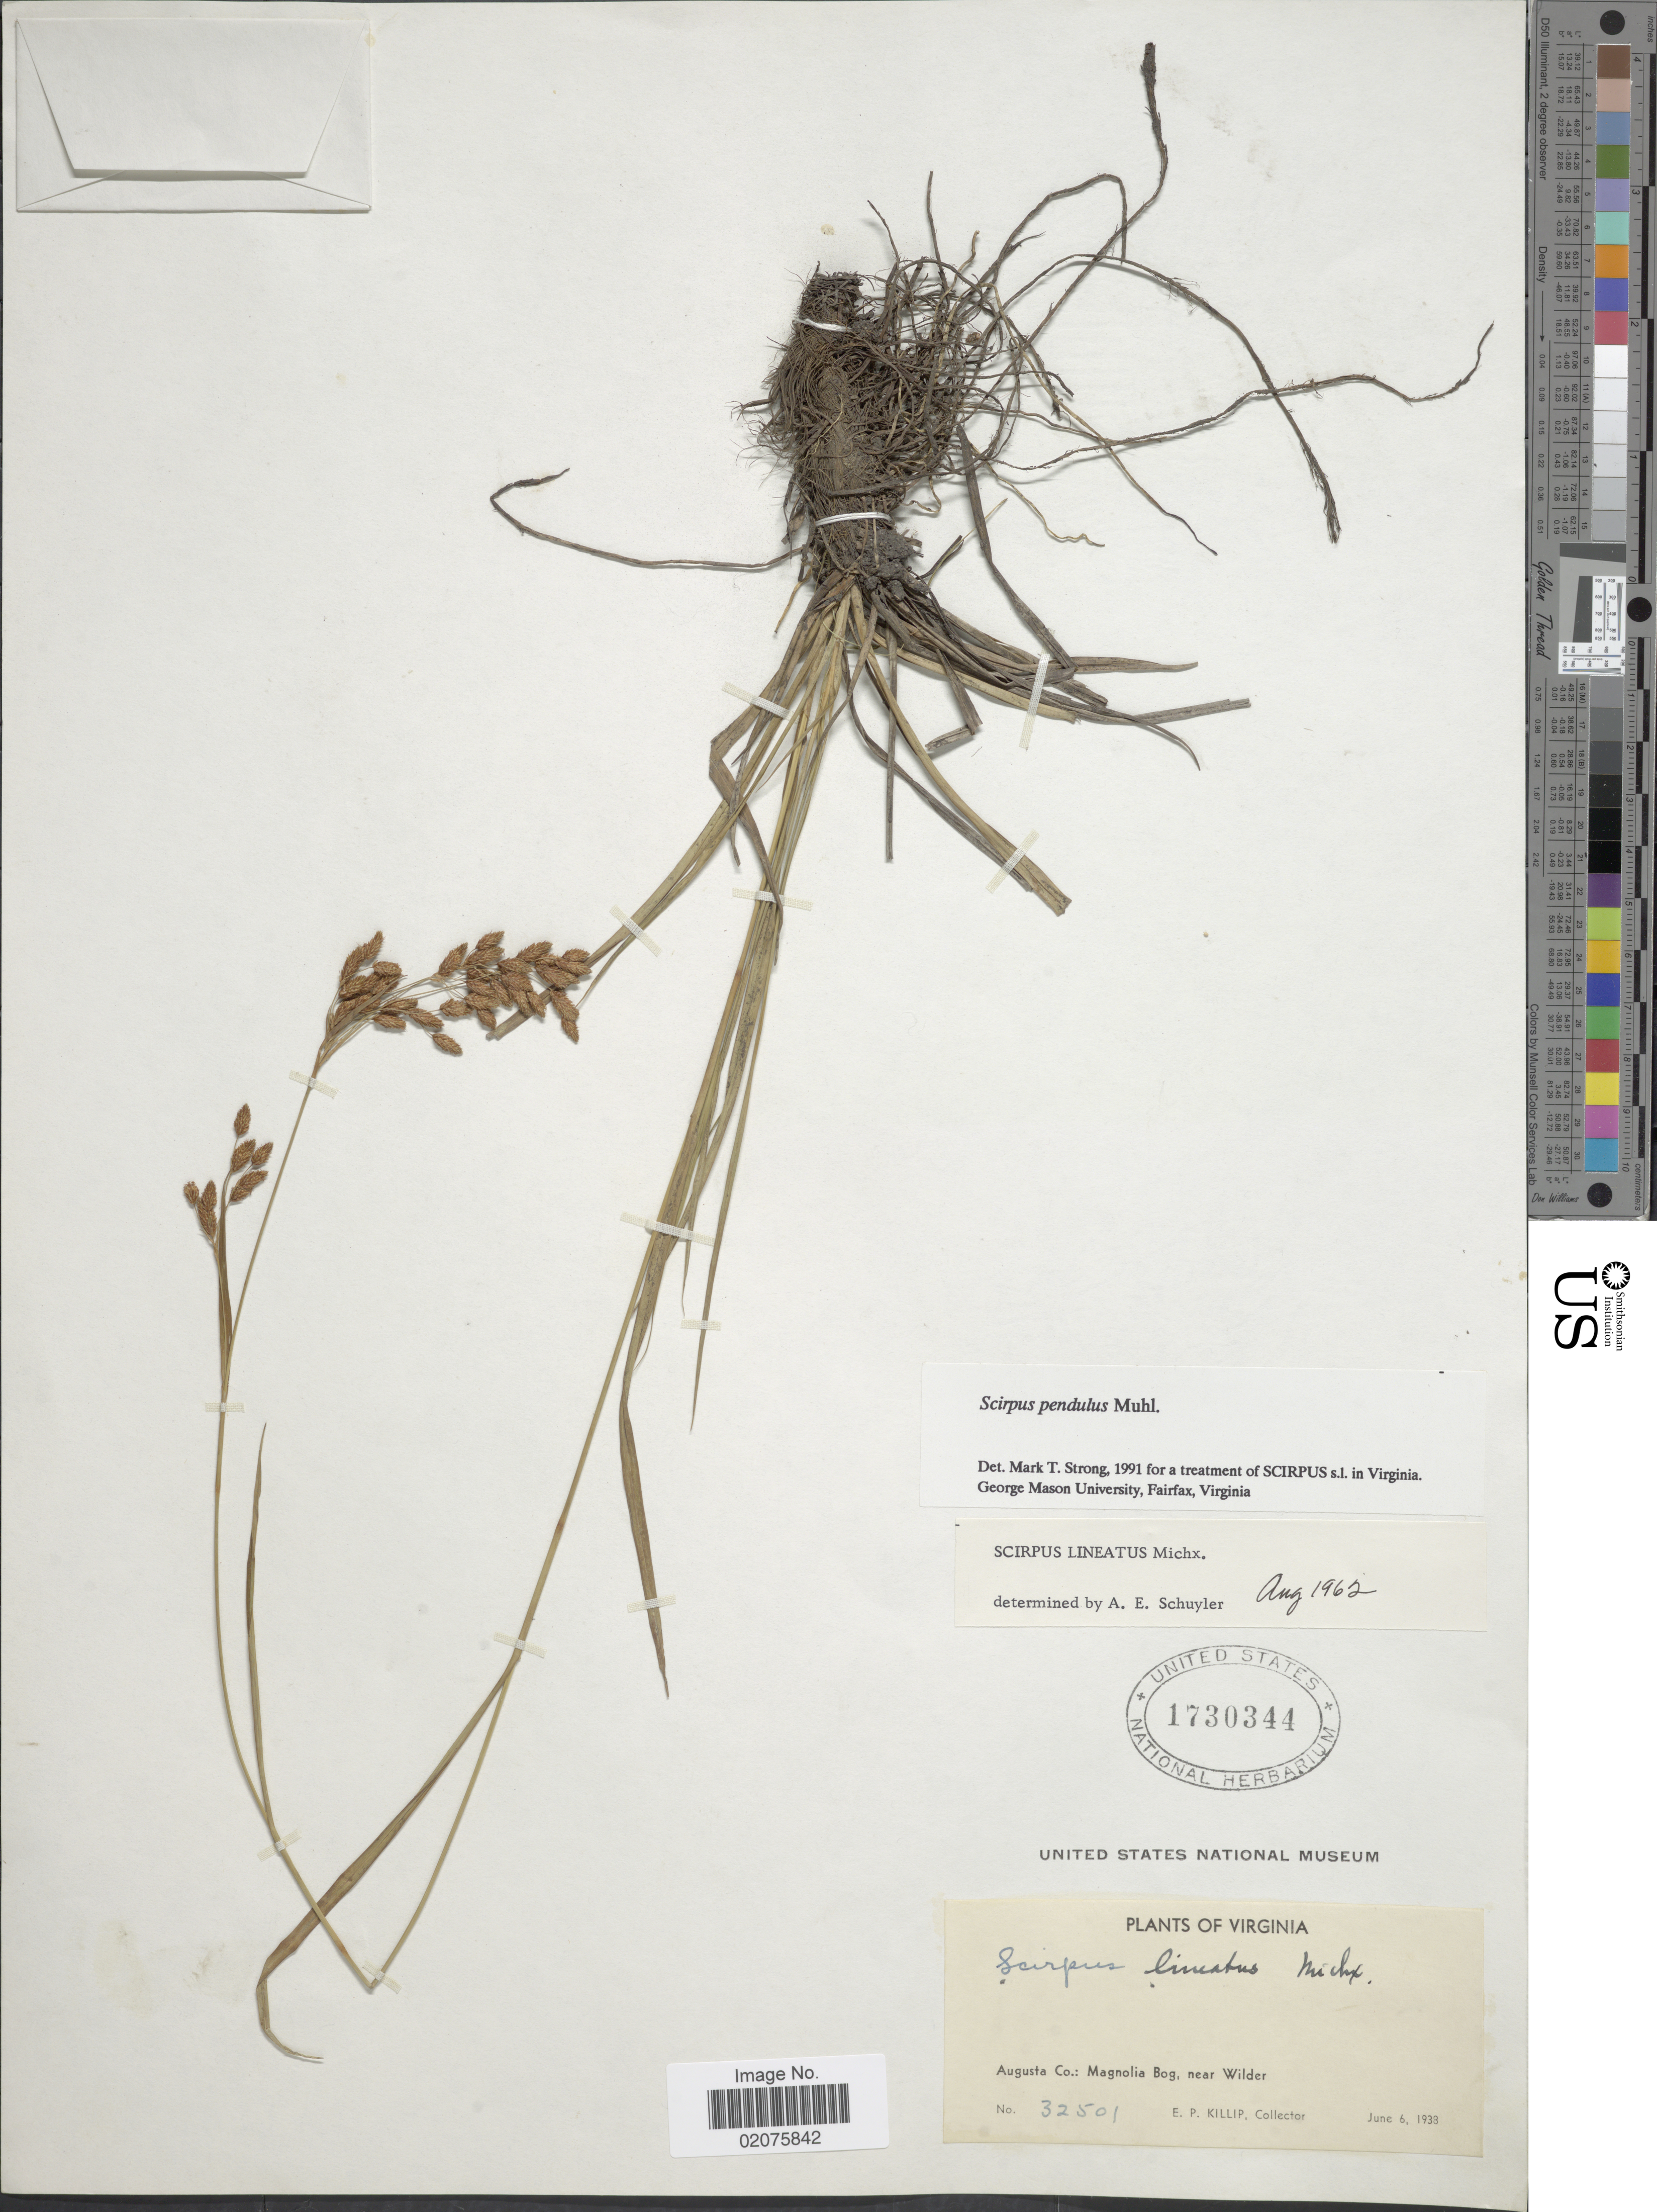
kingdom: Plantae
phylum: Tracheophyta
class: Liliopsida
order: Poales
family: Cyperaceae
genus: Scirpus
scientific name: Scirpus pendulus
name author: Muhl.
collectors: E. P. Killip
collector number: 32501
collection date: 1938-06-06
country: United States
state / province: Virginia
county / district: Augusta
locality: Magnolia Bog, near Wilder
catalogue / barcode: US 1730344